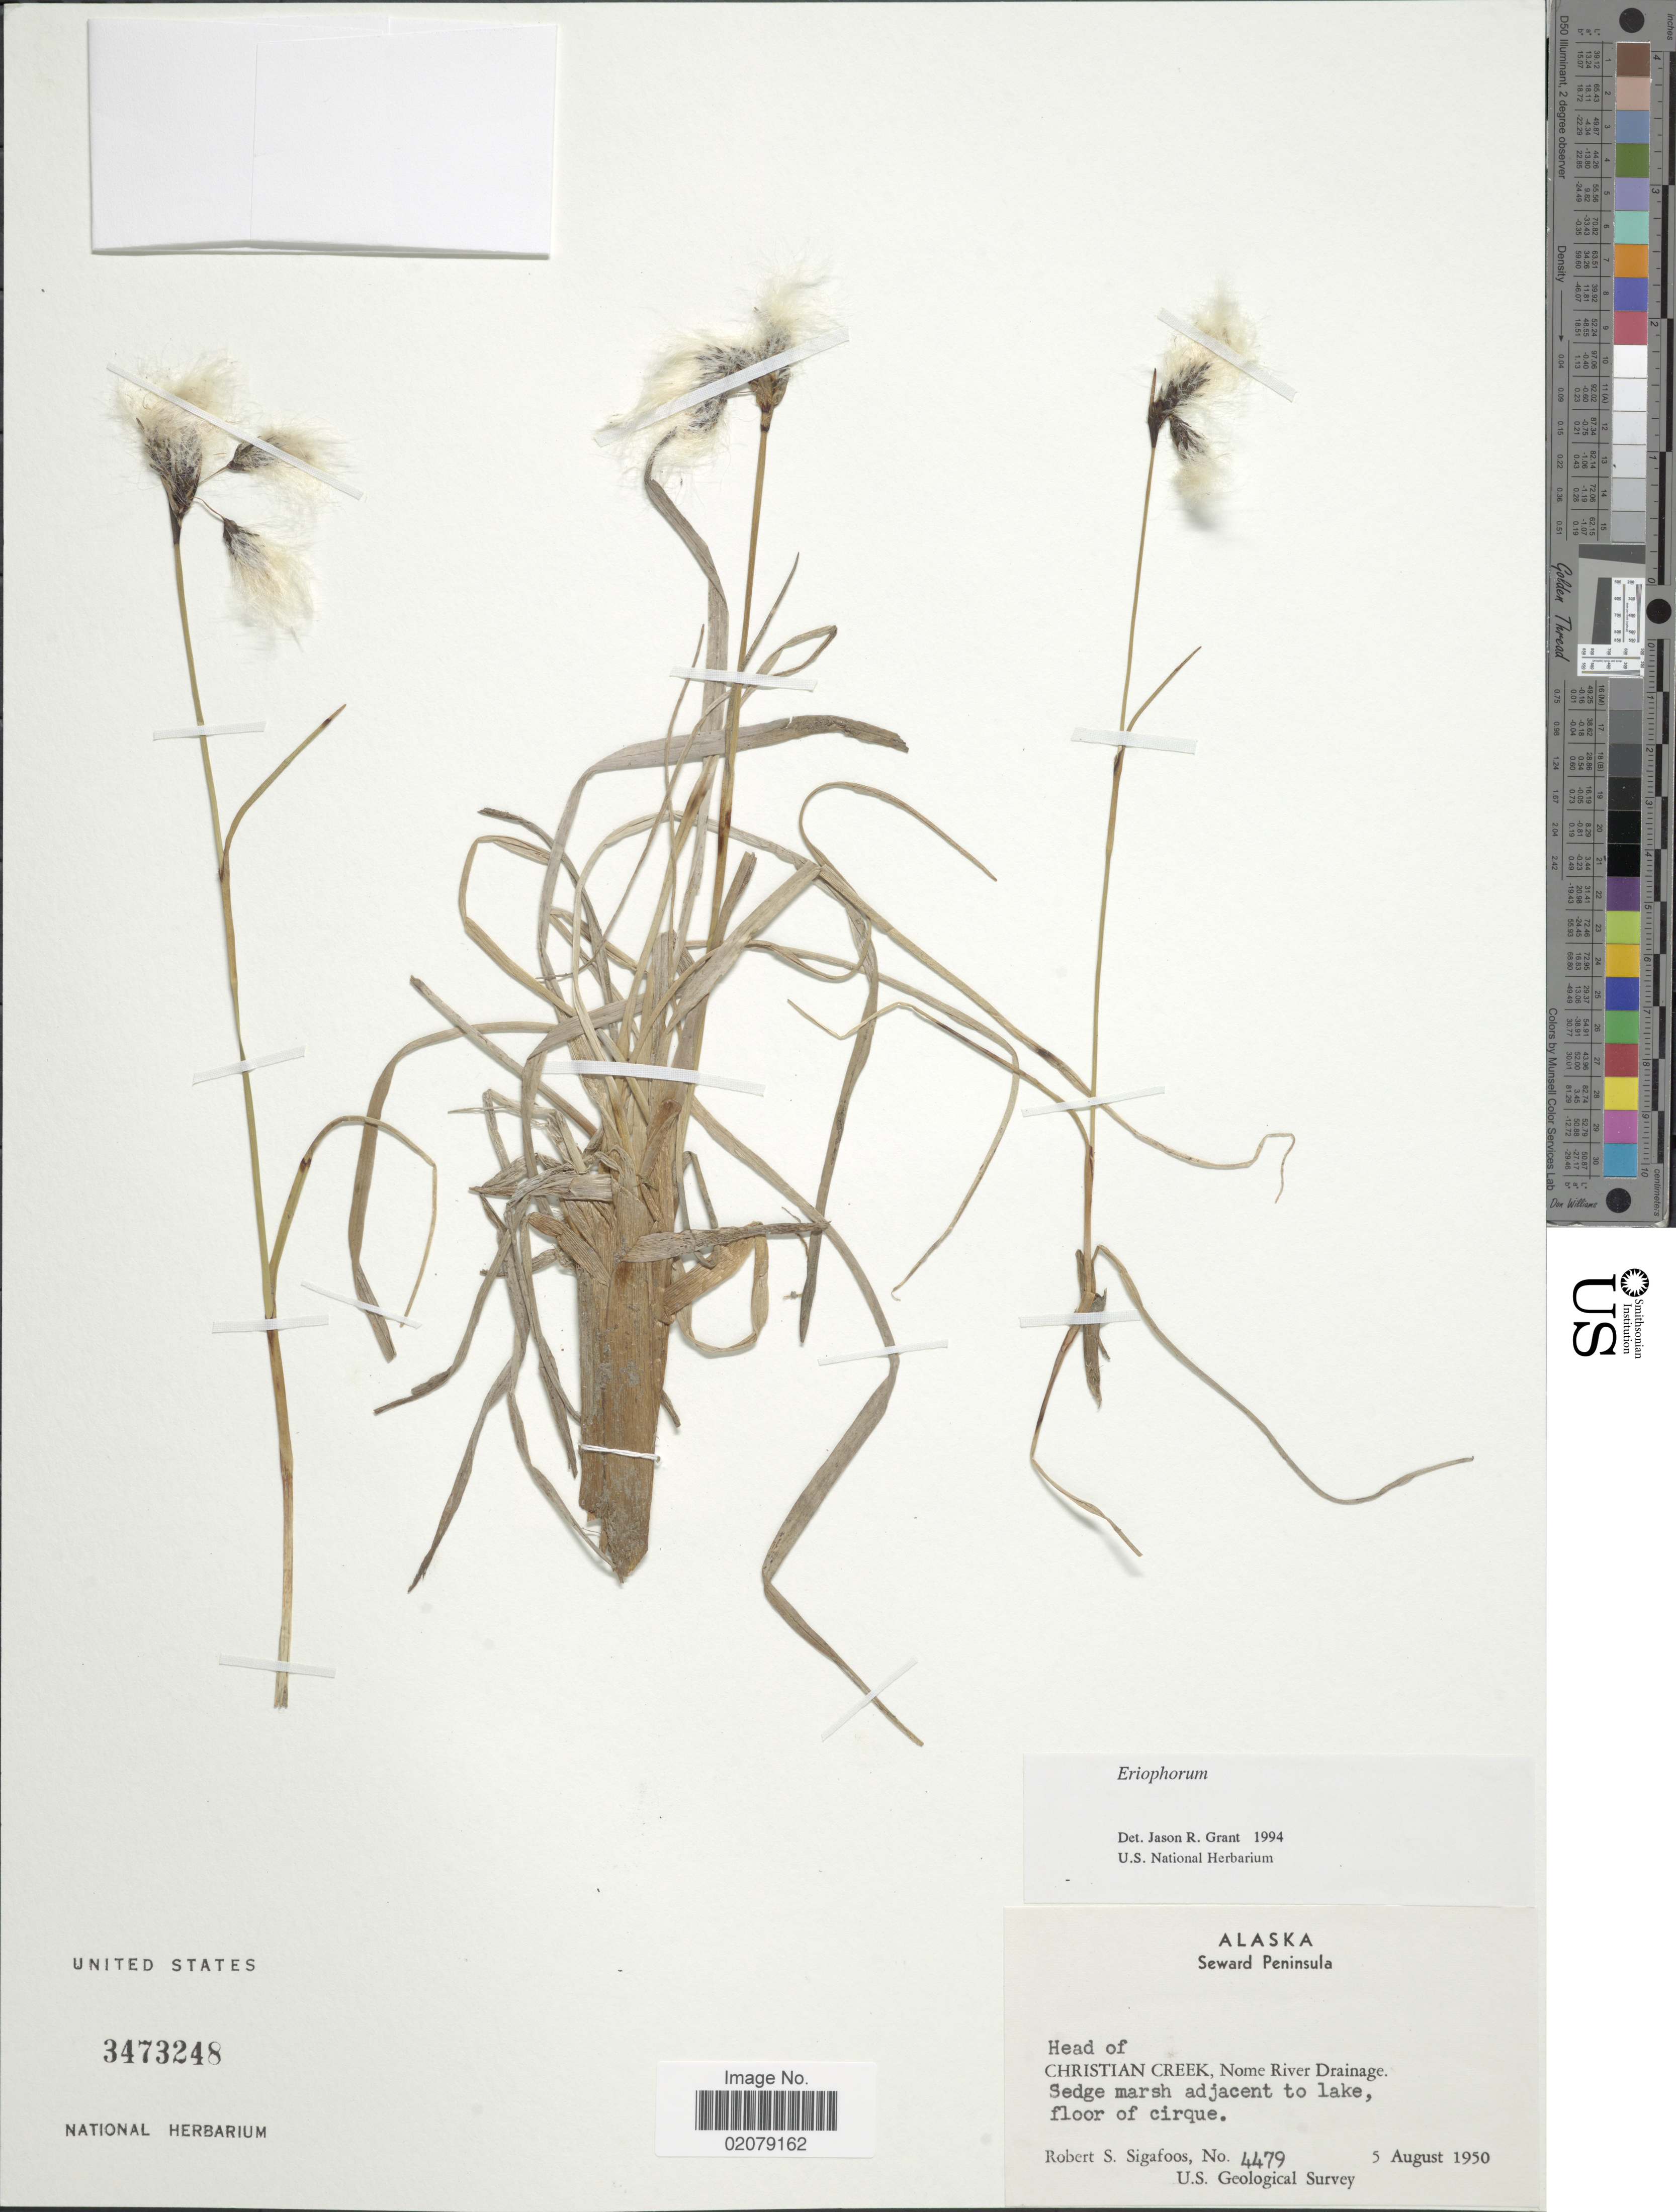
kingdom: Plantae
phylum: Tracheophyta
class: Liliopsida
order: Poales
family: Cyperaceae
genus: Eriophorum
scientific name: Eriophorum sp.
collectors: R. Sigafoos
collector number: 4479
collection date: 1950-08-05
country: United States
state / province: Alaska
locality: Seward Peninsula, Head of Christian Creek, Nome River Drainage, Sedge marsh adjacent to Lake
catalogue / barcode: US 3473248